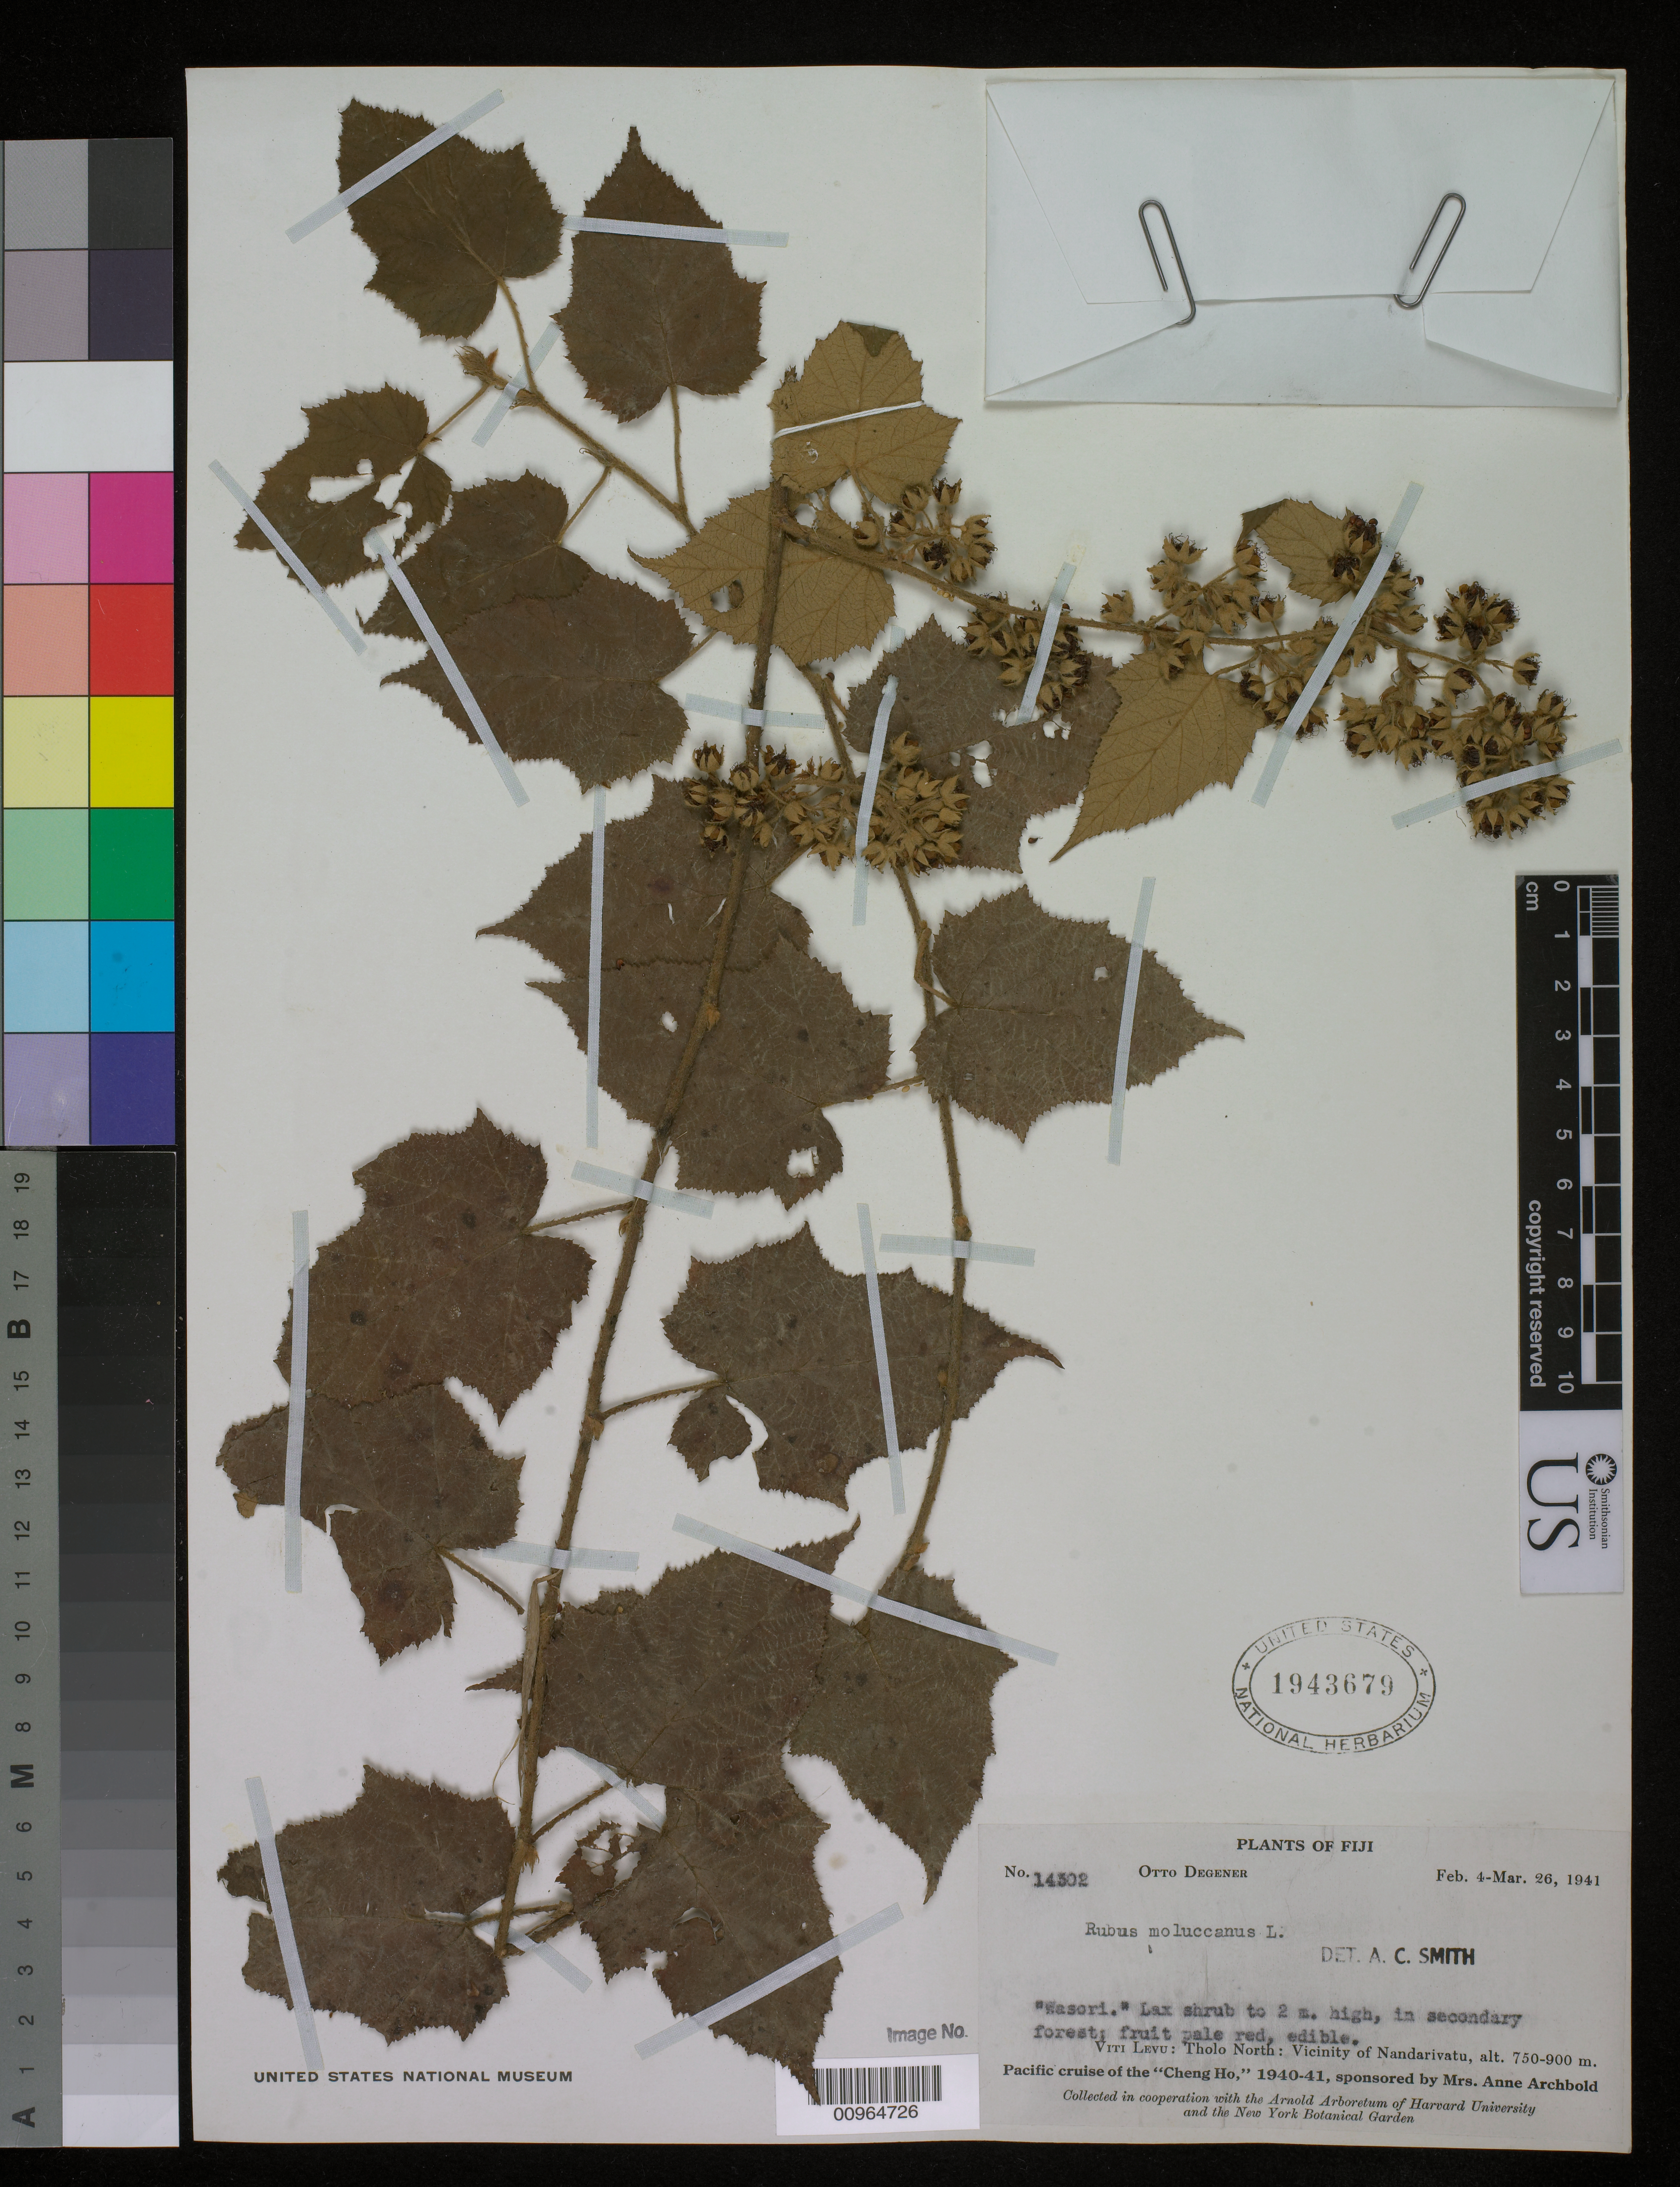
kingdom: Plantae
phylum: Tracheophyta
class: Magnoliopsida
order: Rosales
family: Rosaceae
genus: Rubus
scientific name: Rubus moluccanus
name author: L.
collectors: C. A. Smith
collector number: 14302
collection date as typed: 04 Feb 1941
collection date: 1941-02-04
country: Fiji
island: Viti Levu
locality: Tholo North: Vicinity of Nandartivatu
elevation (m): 750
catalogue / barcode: US 1943679